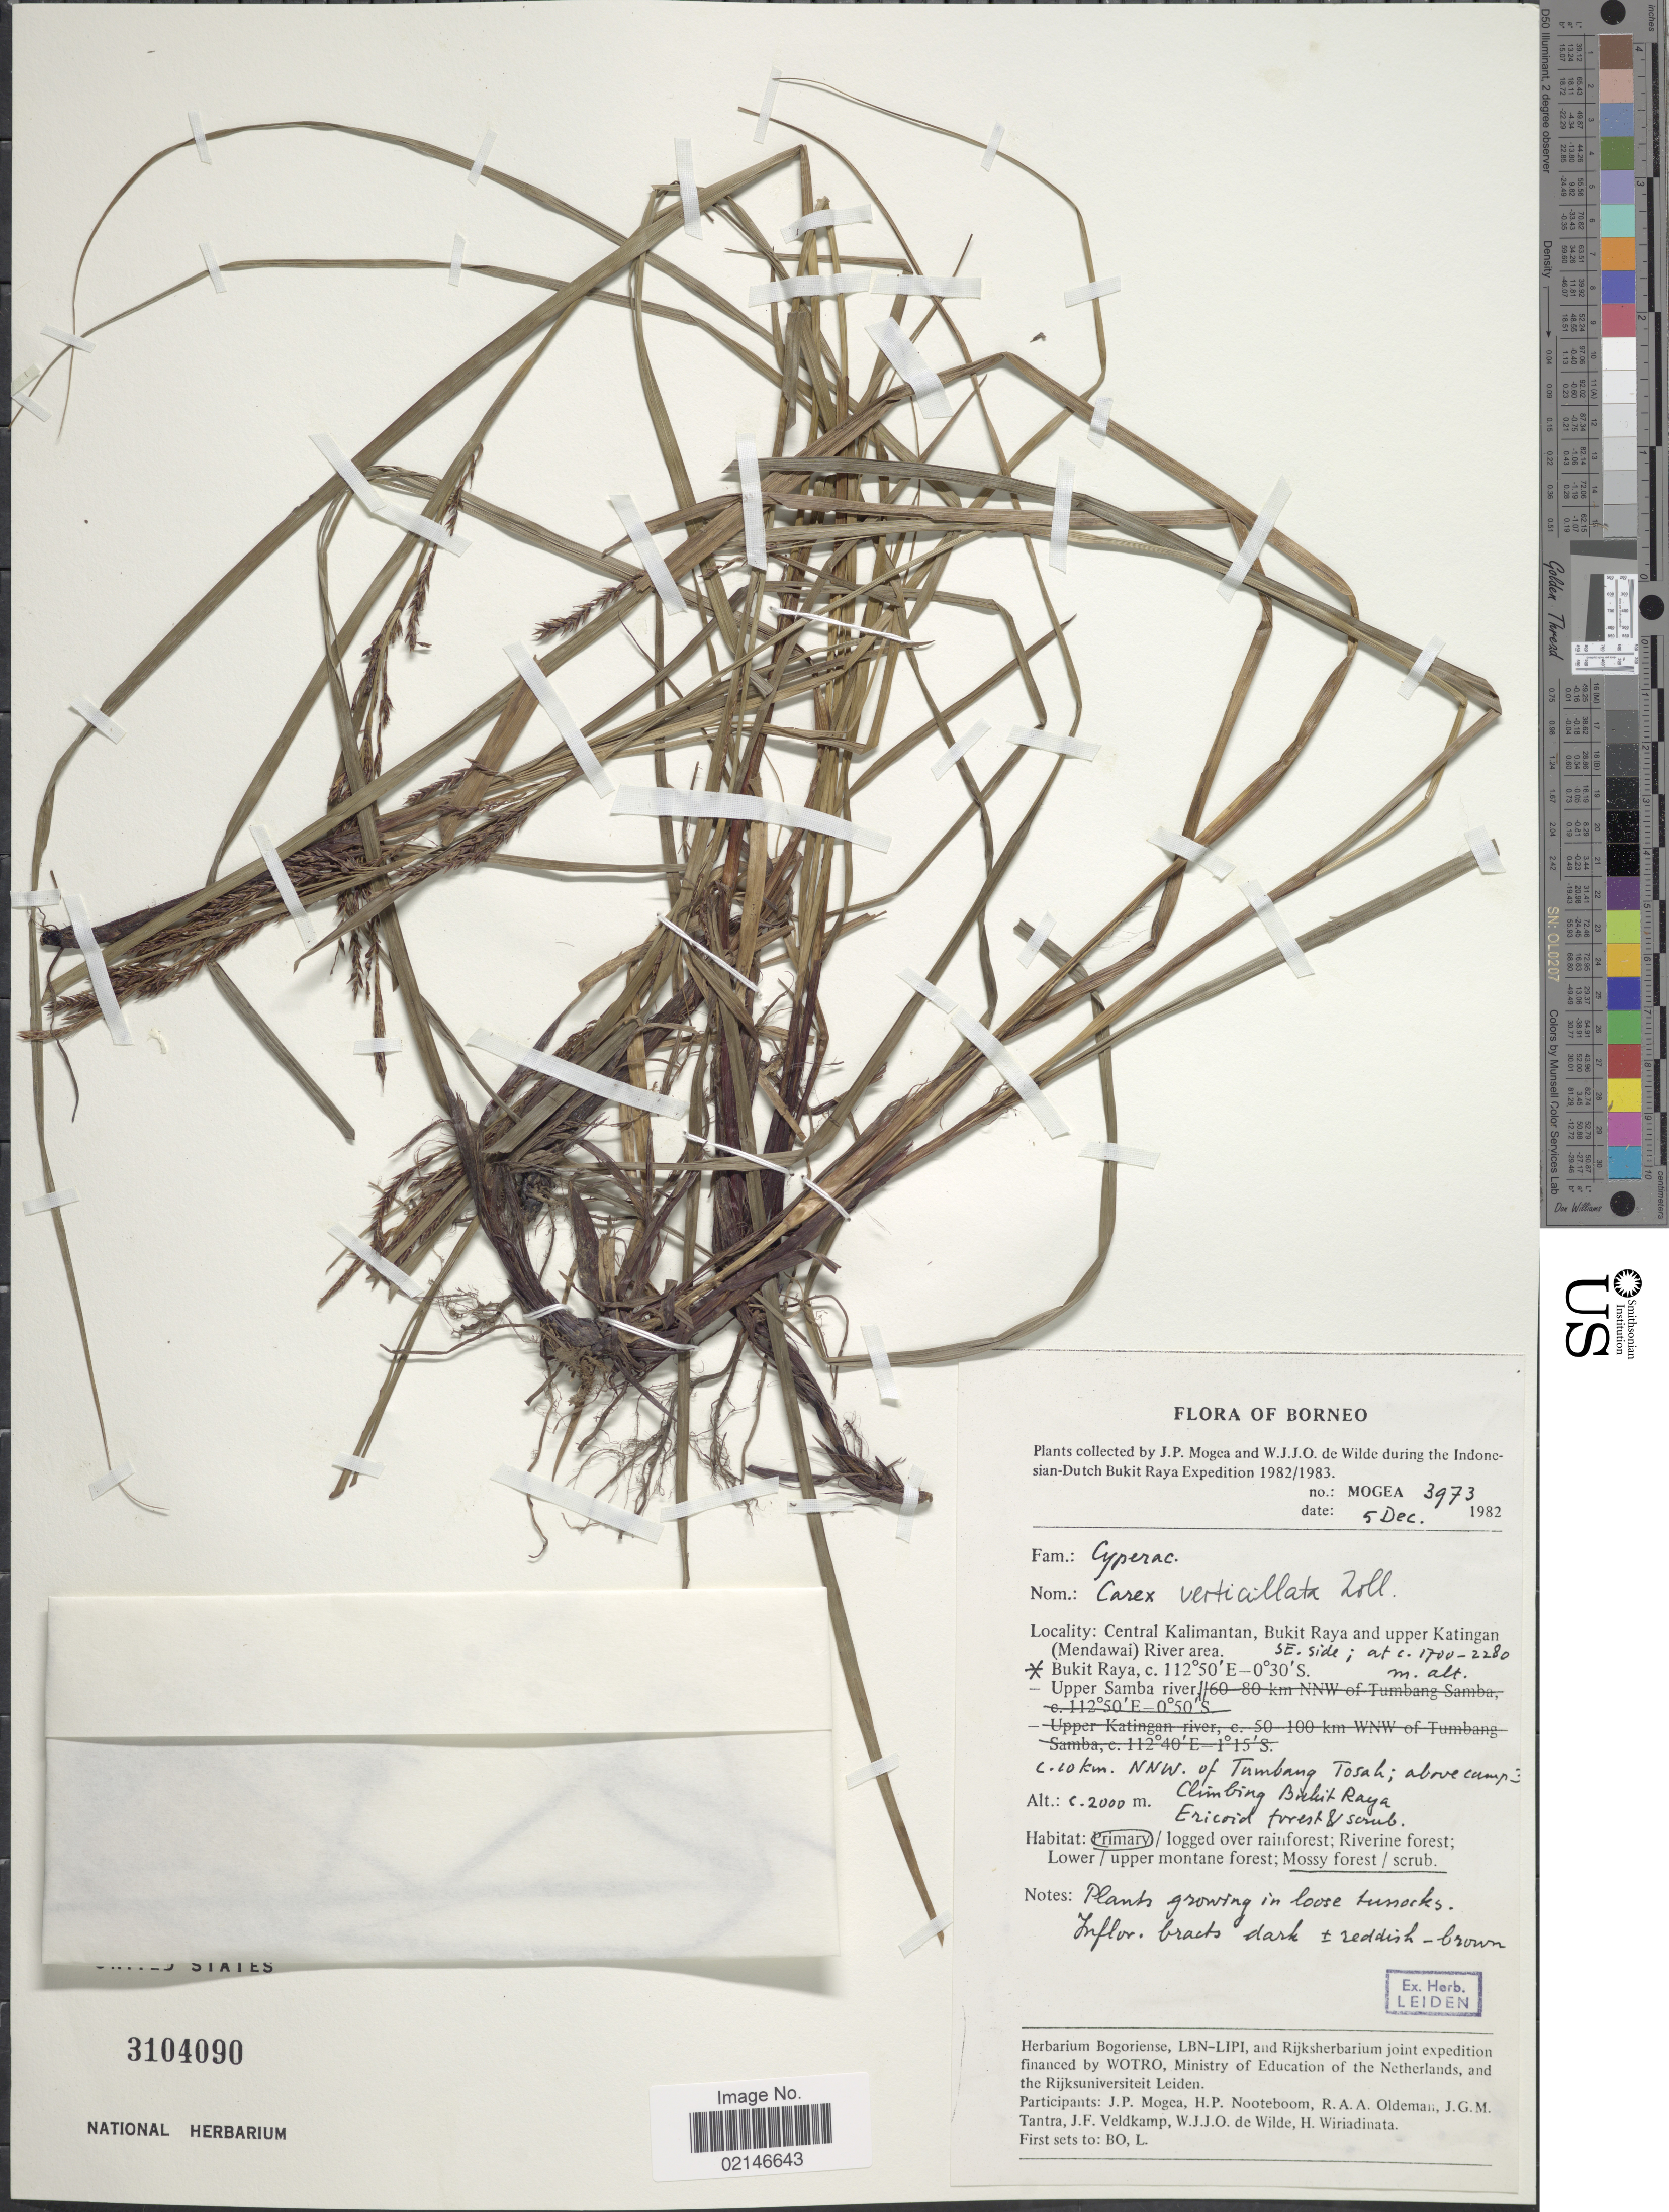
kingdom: Plantae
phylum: Tracheophyta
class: Liliopsida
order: Poales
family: Cyperaceae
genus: Carex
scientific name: Carex verticillata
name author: Zoll. & Moritzi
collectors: J. Mogea & W. J. de Wilde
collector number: MOGEA3973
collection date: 1982-12-05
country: Indonesia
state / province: Kalimantan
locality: Borneo, Central Kalimantan, Bukit Raya and upper Katingan (Mendawai) River area, SE side, Bukit Rayam Upper Samba River, c. 20 km NNW of Tambang Tosah, above camp 3, climbing Bochit Raya, Ericoid Forest & Soub [interpreted]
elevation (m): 2000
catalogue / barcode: US 3104090